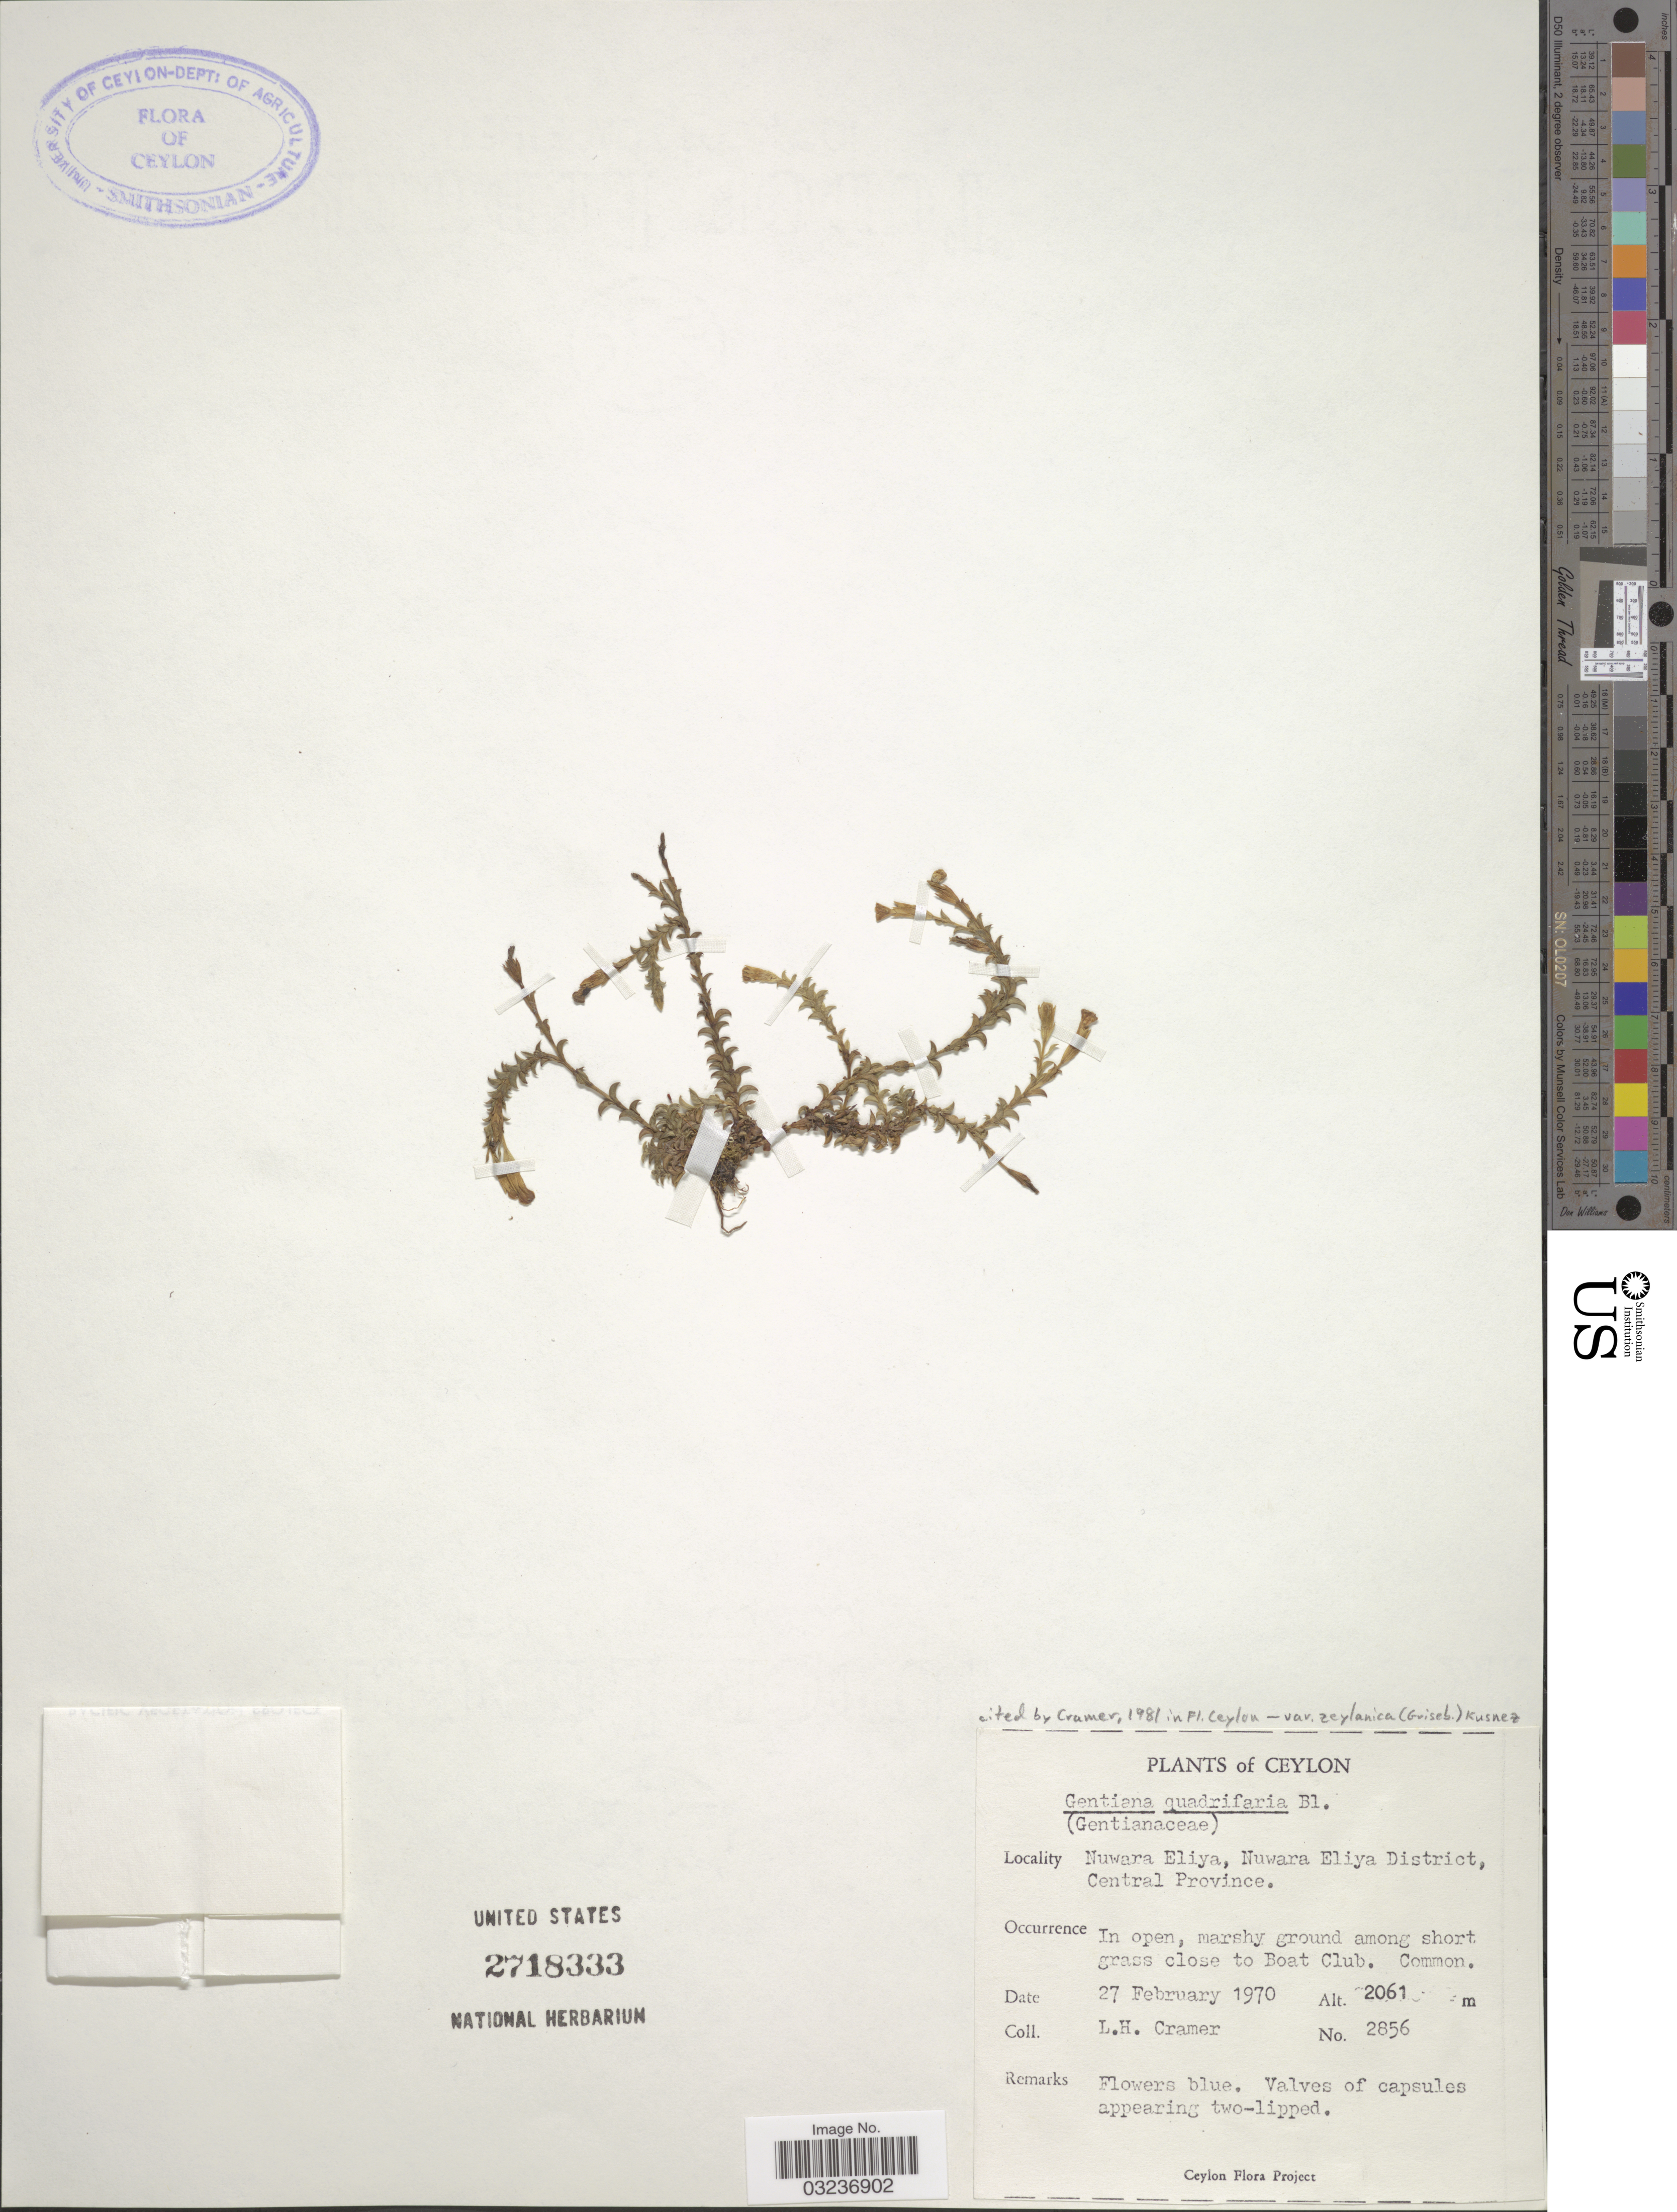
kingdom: Plantae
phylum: Tracheophyta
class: Magnoliopsida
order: Gentianales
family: Gentianaceae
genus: Gentiana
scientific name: Gentiana quadrifaria var. zeylanica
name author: (Griseb.) Kusn.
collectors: L. H. Cramer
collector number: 2856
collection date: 1970-02-27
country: Sri Lanka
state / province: Central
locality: Ceylon, Nuwara Eliya, Nuwara Eliya District, Central Province.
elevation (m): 2061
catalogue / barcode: US 2718333